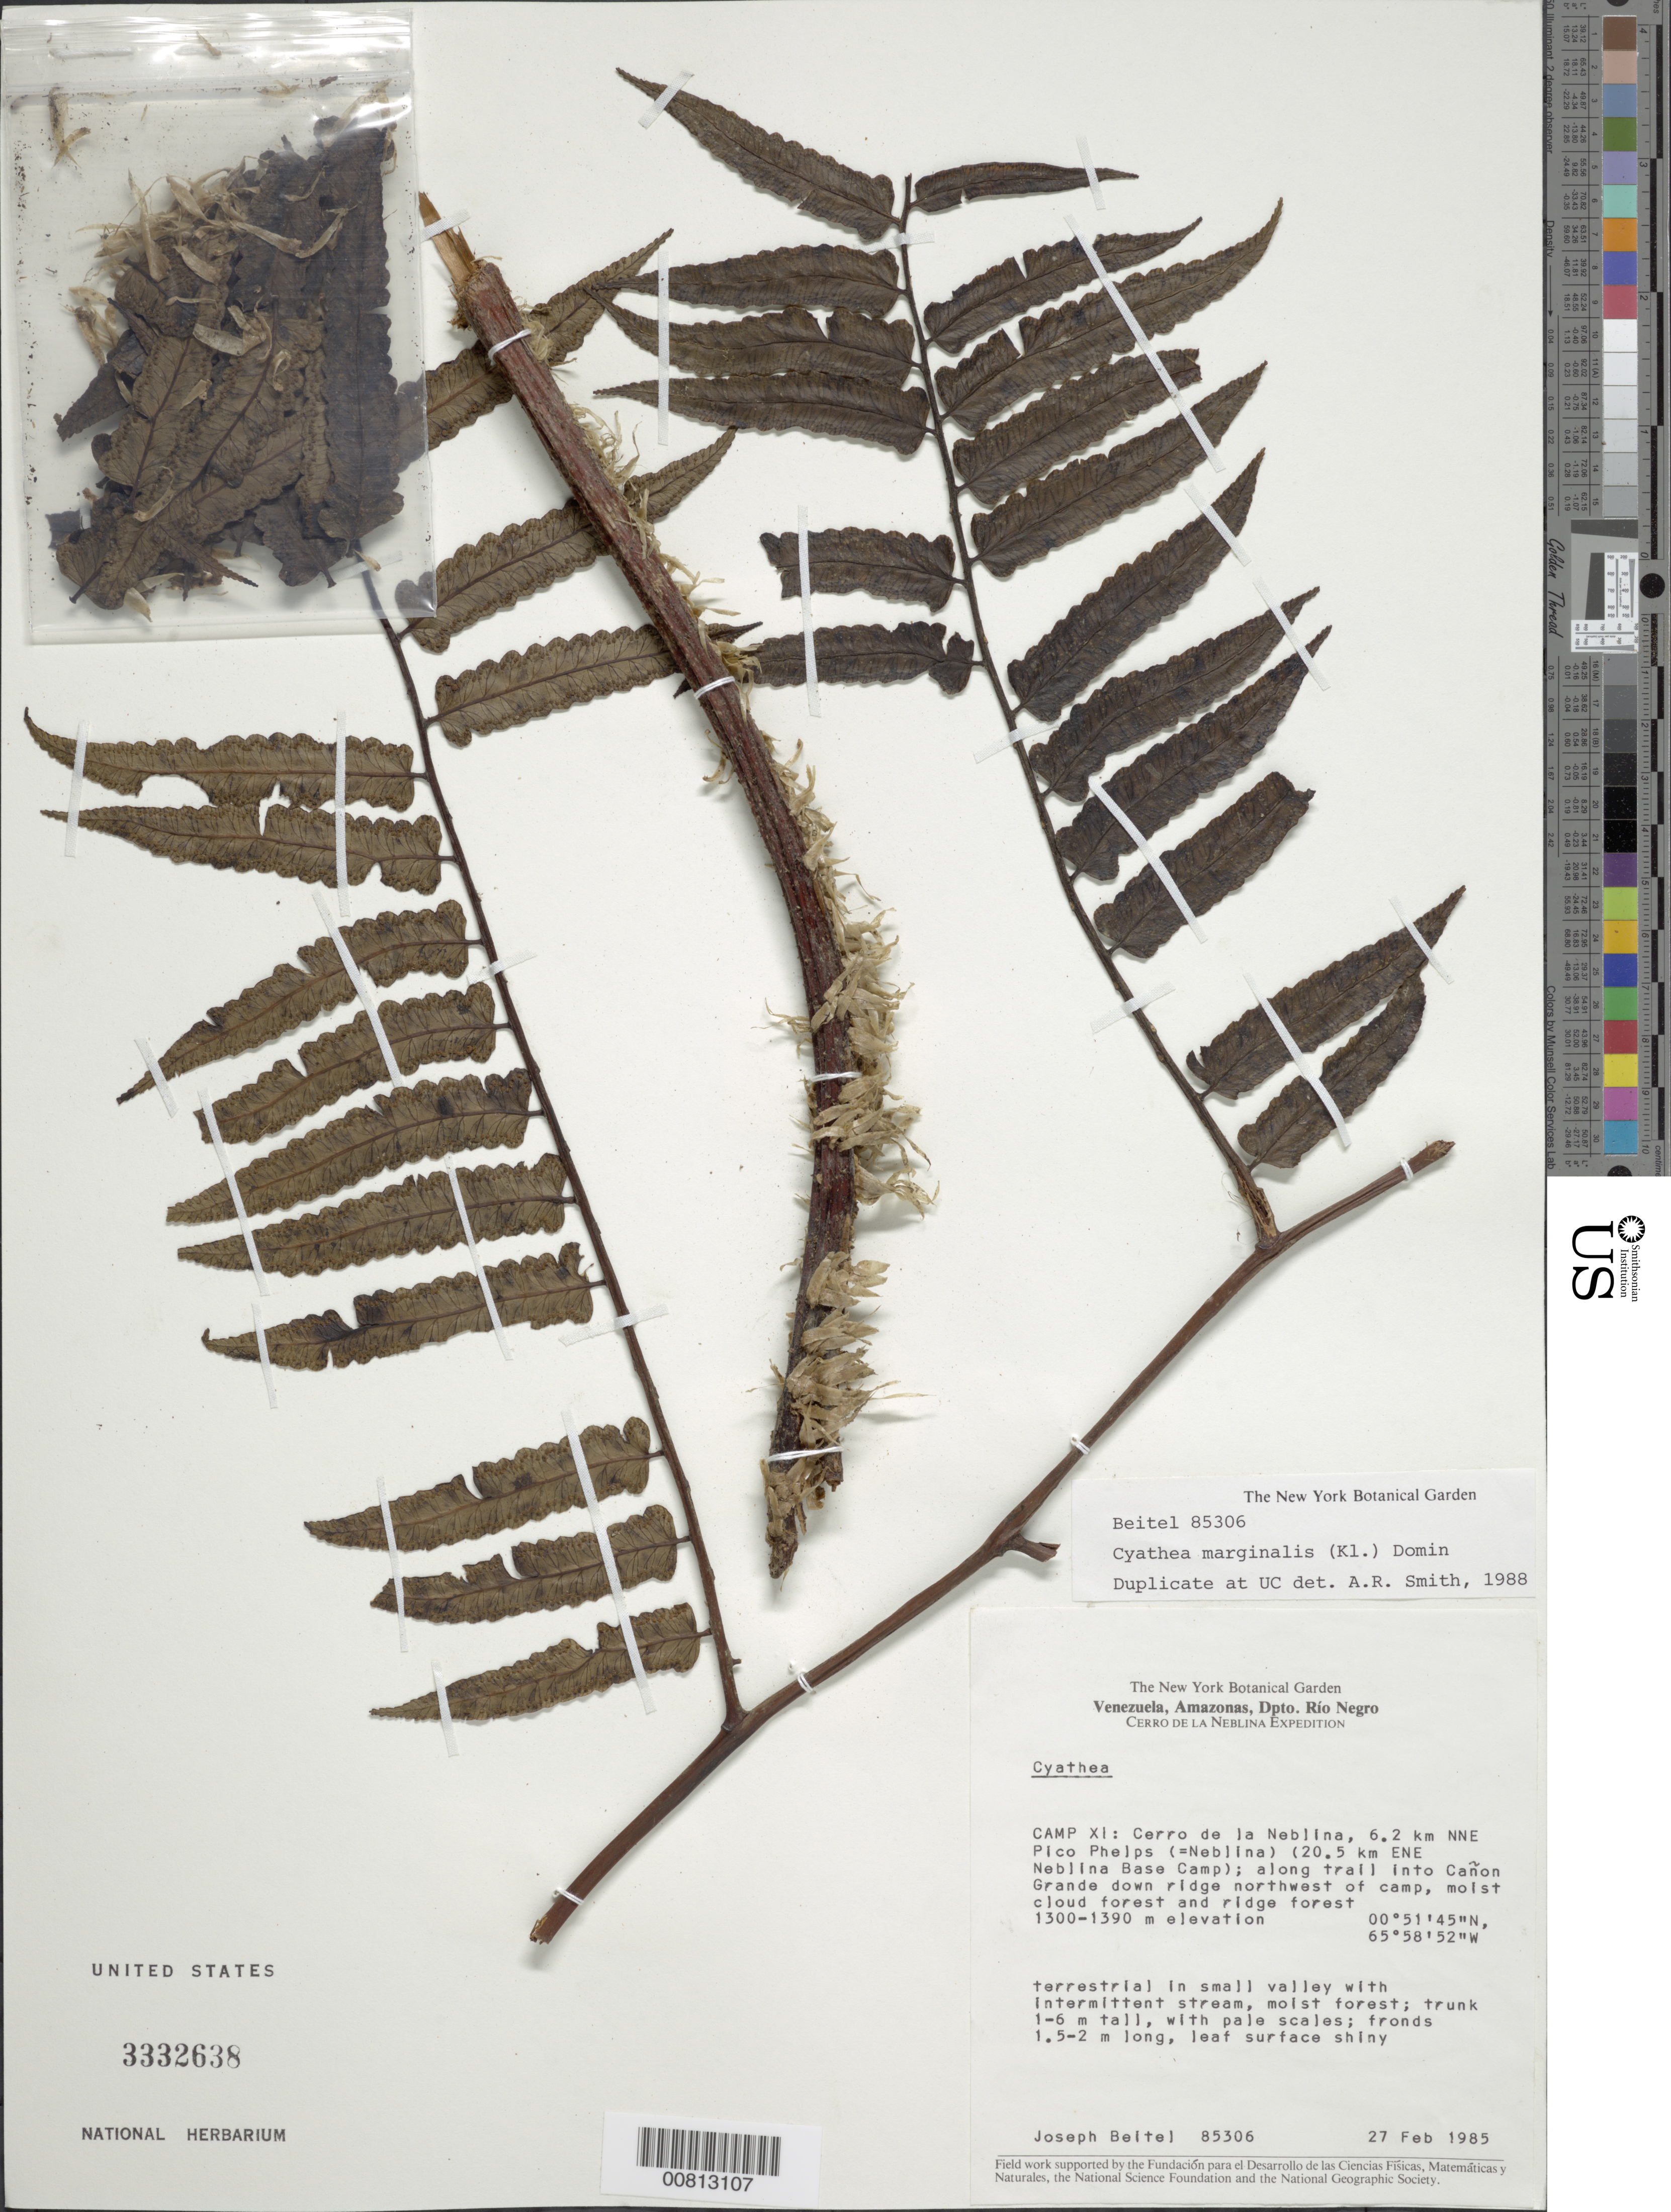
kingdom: Plantae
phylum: Tracheophyta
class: Polypodiopsida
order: Cyatheales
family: Cyatheaceae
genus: Cyathea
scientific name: Cyathea marginalis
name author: (Klotzsch) Domin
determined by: Smith, Alan R., (UC)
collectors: J. M. Beitel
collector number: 85306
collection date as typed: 27-Feb-85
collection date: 1985-02-27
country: Venezuela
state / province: Amazonas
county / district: Río Negro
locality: Cerro de la Neblina, Camp XI, 6.2 km NNE Pico Phelps (= Neblina) (20.5 km ENE Neblina Base Camp), along stream (Caño Beiltel) S of camp, running between plateau of camp and steep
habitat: Small valley with intermittent stream, moist forest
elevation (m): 1350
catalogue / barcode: US 3332638